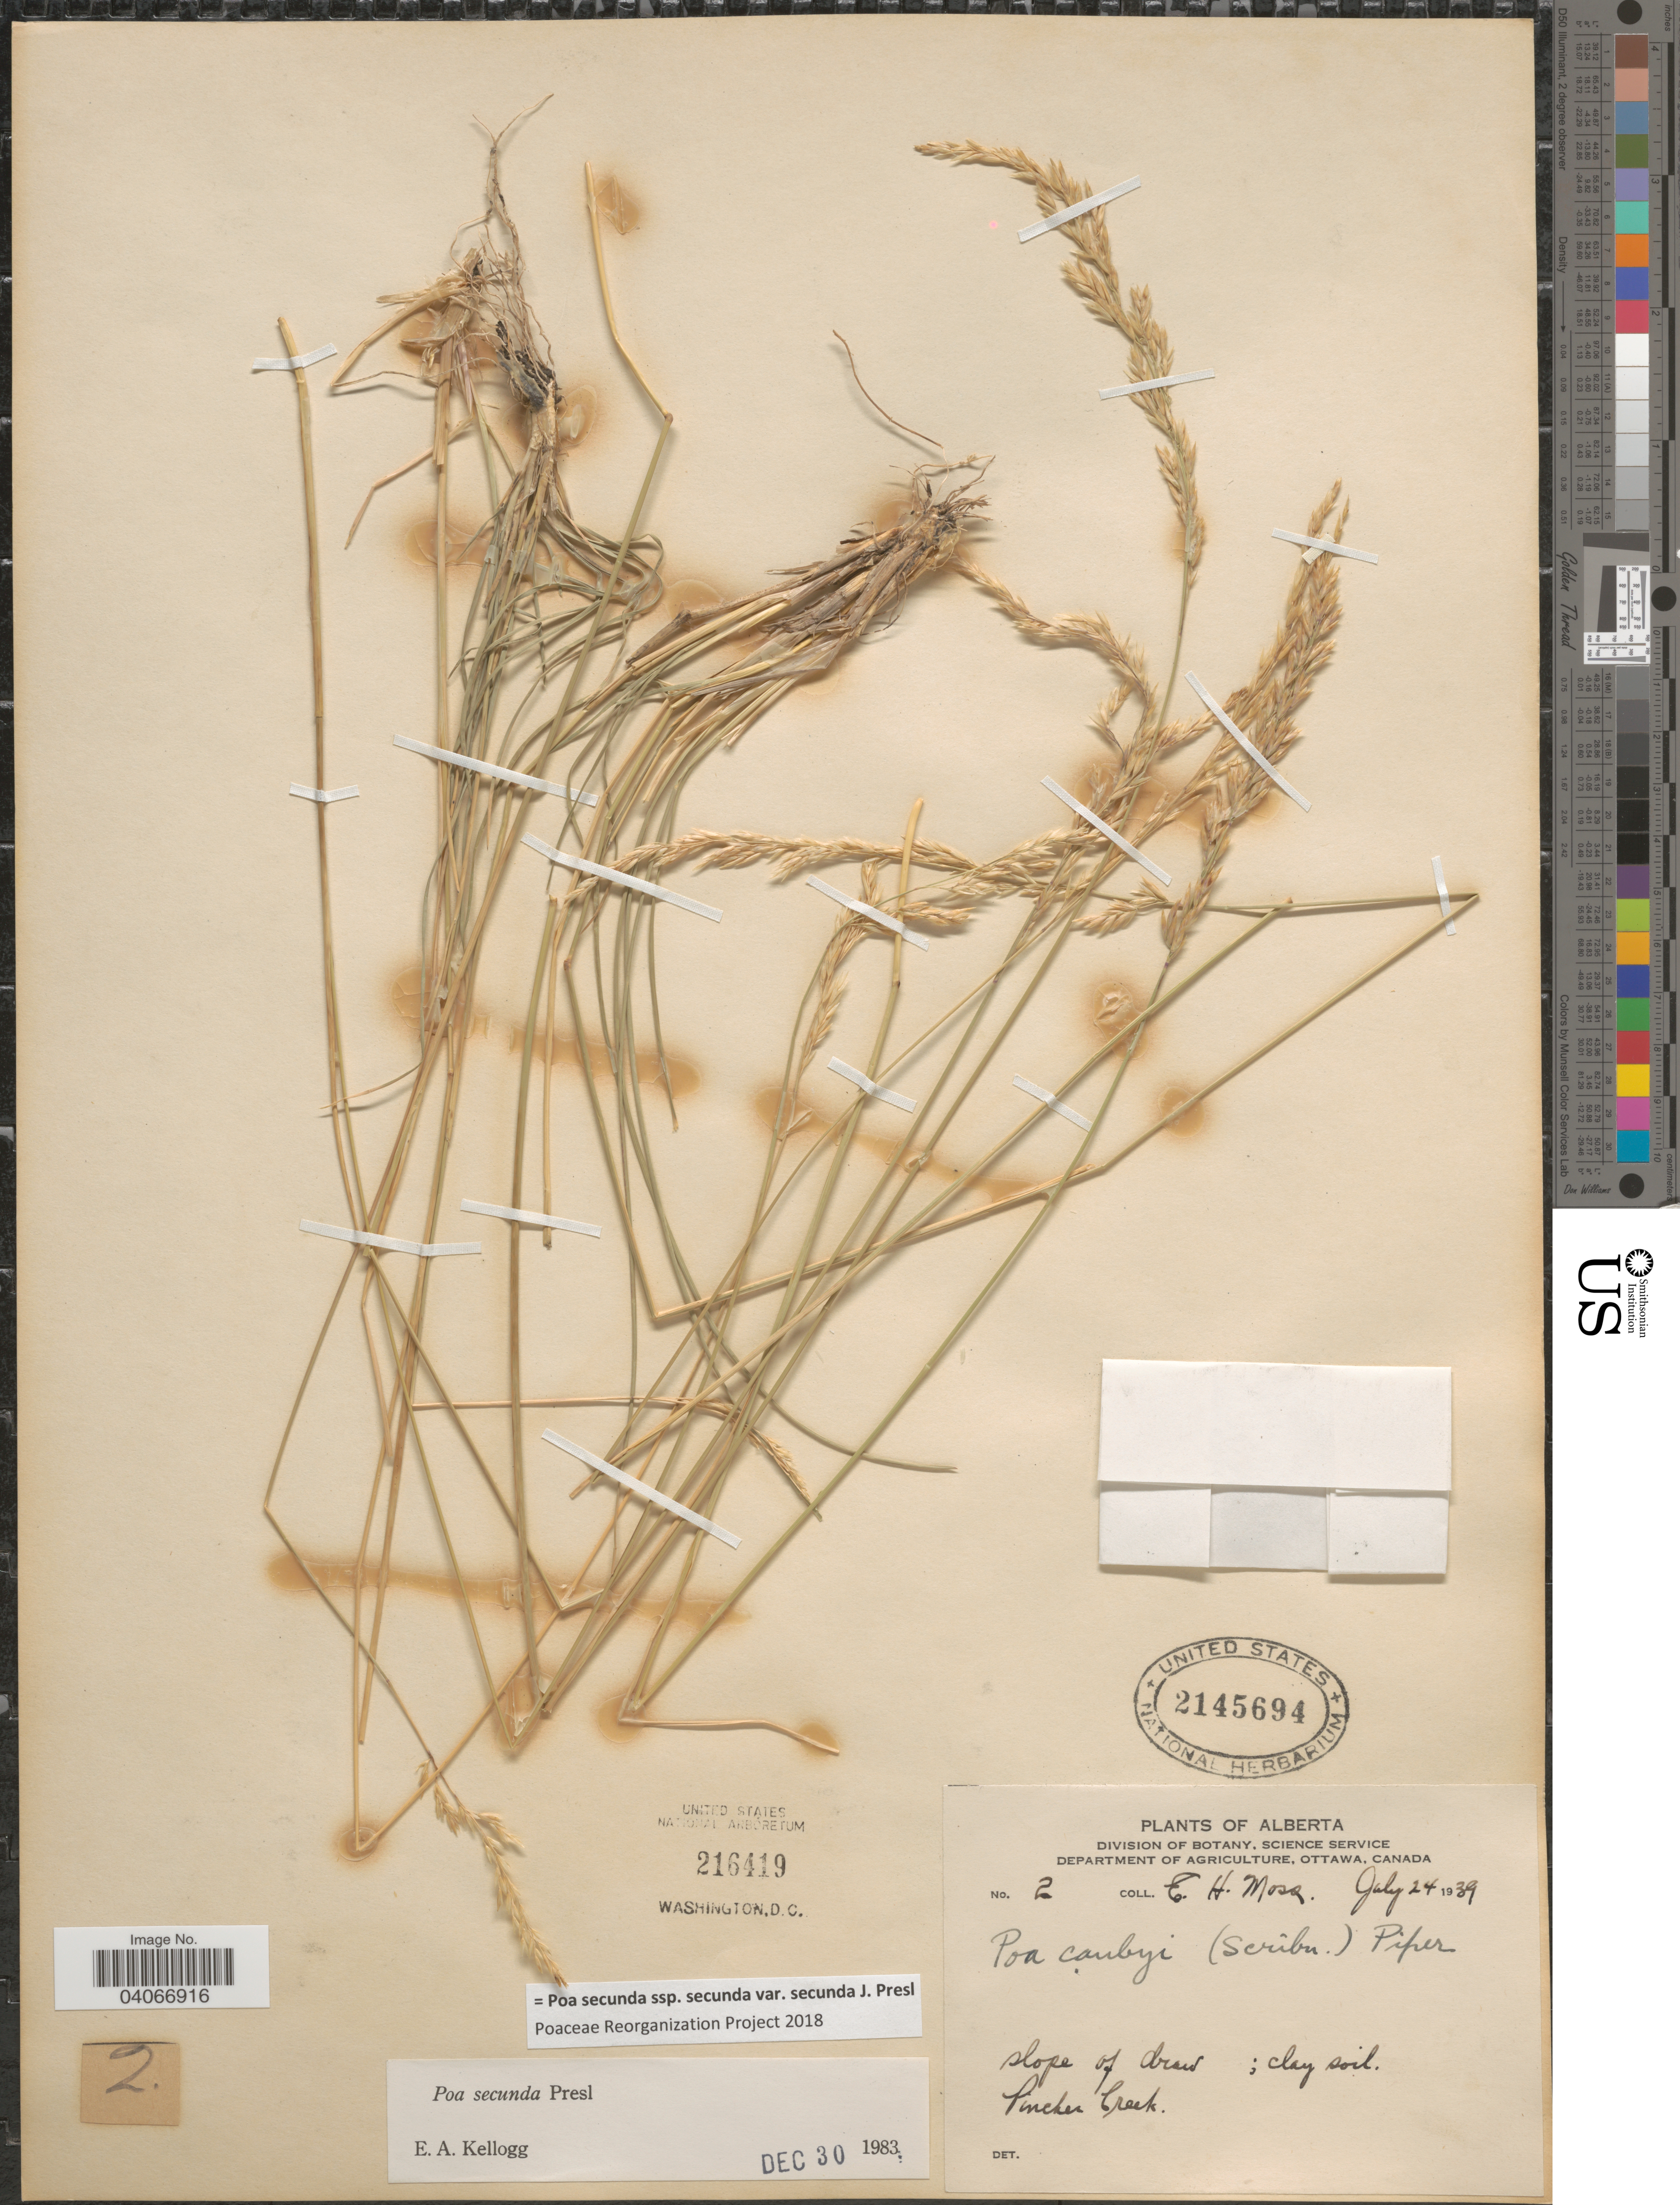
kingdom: Plantae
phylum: Tracheophyta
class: Liliopsida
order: Poales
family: Poaceae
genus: Poa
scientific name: Poa secunda subsp. secunda var. secunda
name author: J. Presl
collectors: E. Moss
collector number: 2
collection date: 1939-07-24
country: Canada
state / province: Alberta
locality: Pincher Creek.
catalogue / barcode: US 2145694